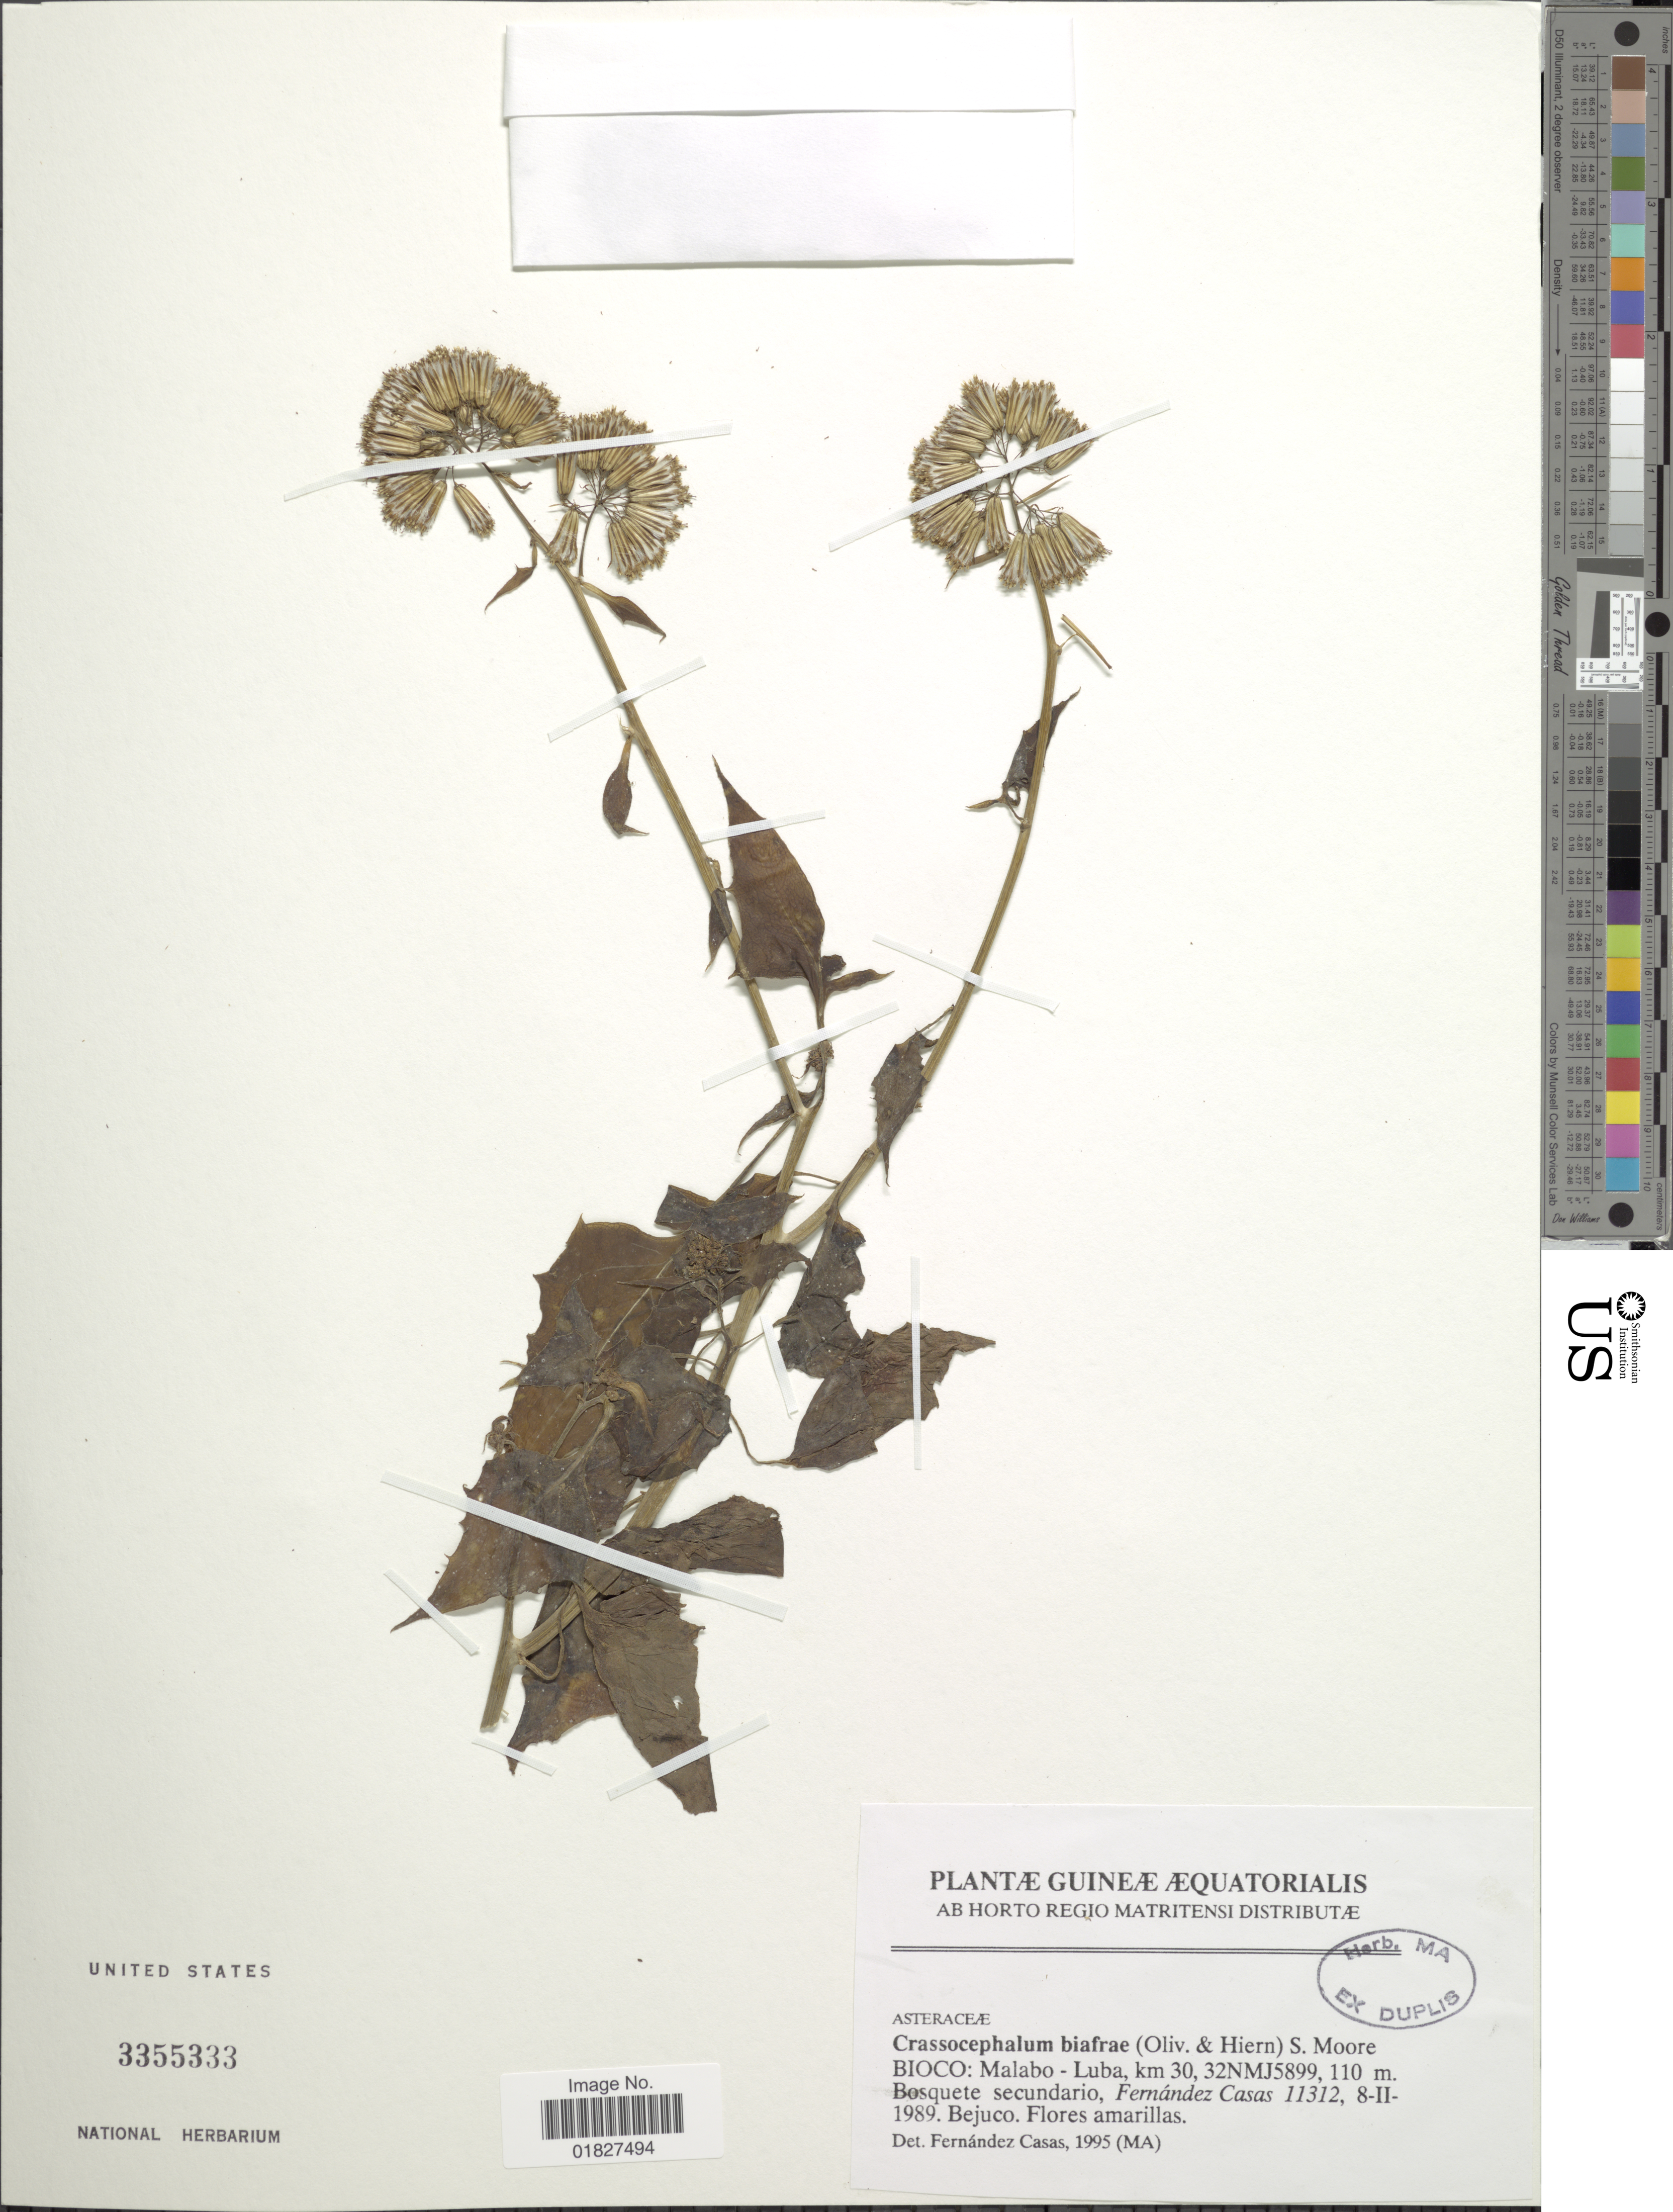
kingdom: Plantae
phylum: Tracheophyta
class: Magnoliopsida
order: Asterales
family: Asteraceae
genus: Crassocephalum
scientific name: Crassocephalum biafrae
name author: (Oliv. & Hieron.) S. Moore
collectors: F. Casas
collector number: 11312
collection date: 1989-02-08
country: Equatorial Guinea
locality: Guineae Aequatorialis, Bioco, Malabo-Luba, km 30, 32NMJ5899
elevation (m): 110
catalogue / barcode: US 3355333